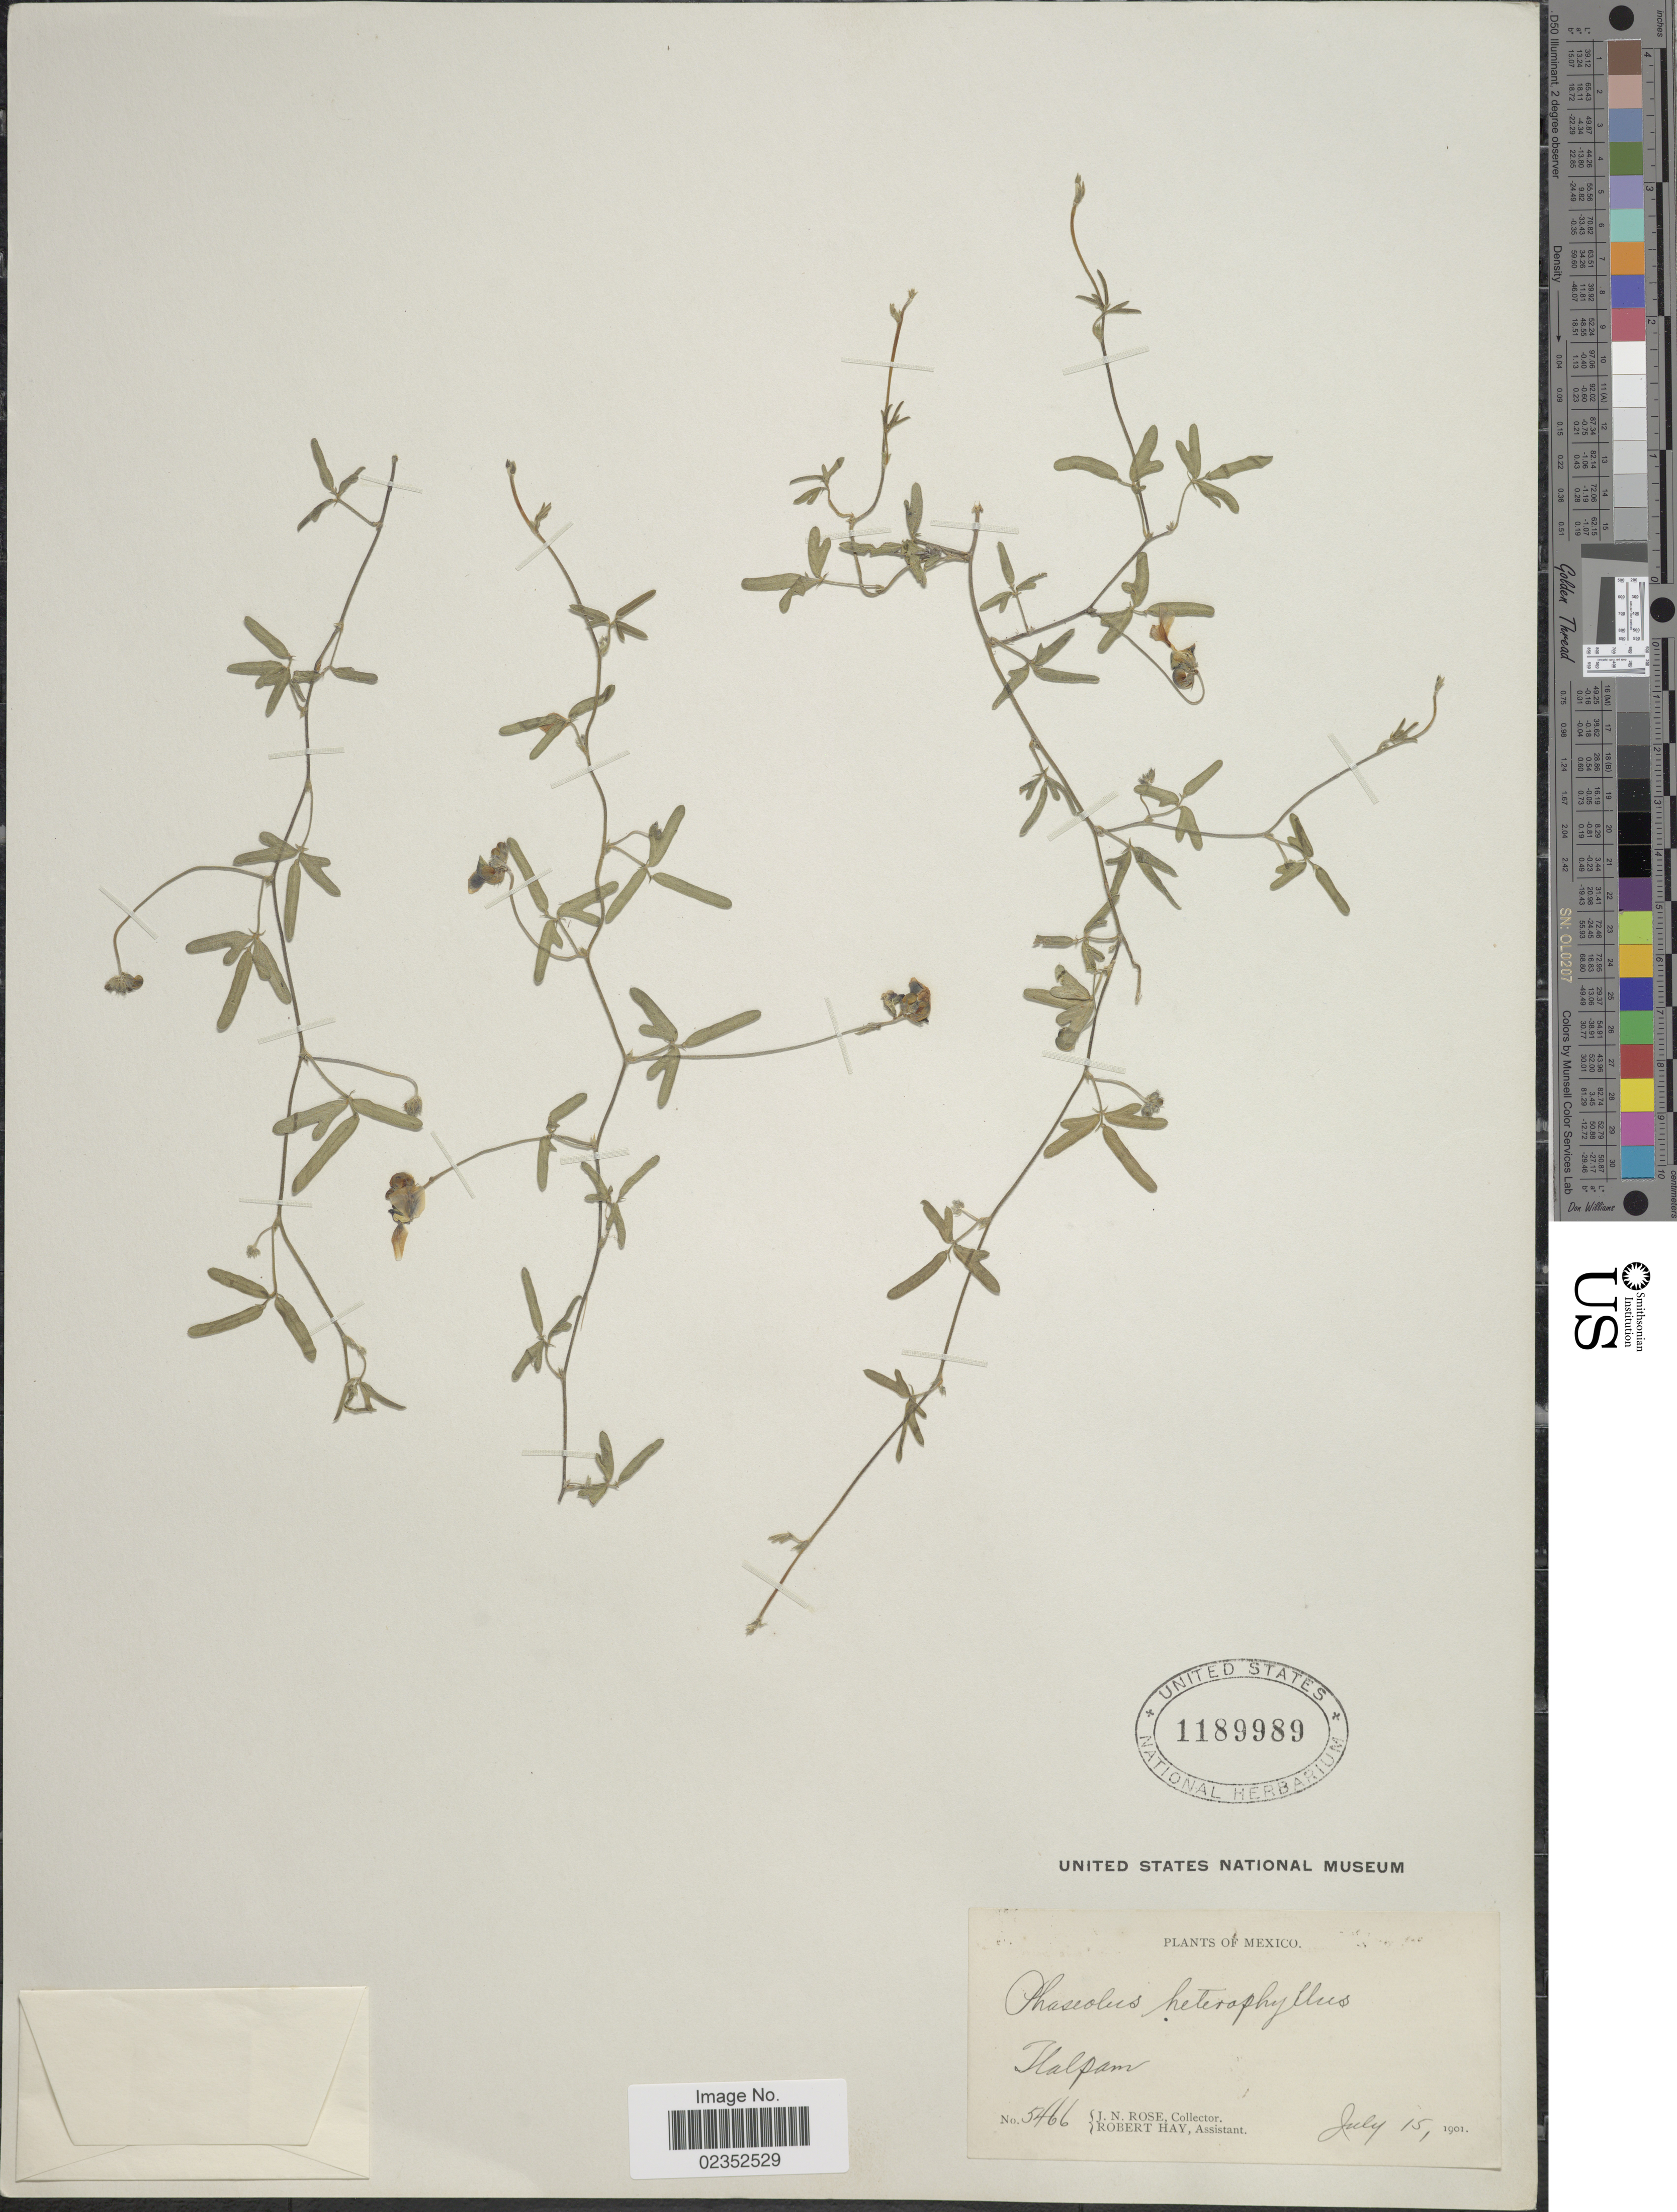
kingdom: Plantae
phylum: Tracheophyta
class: Magnoliopsida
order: Fabales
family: Fabaceae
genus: Macroptilium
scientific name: Macroptilium gibbosifolium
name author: (Ortega) A. Delgado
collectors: J. N. Rose & R. Hay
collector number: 5466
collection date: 1901-07-15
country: Mexico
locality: Tlalpam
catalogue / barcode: US 1189989